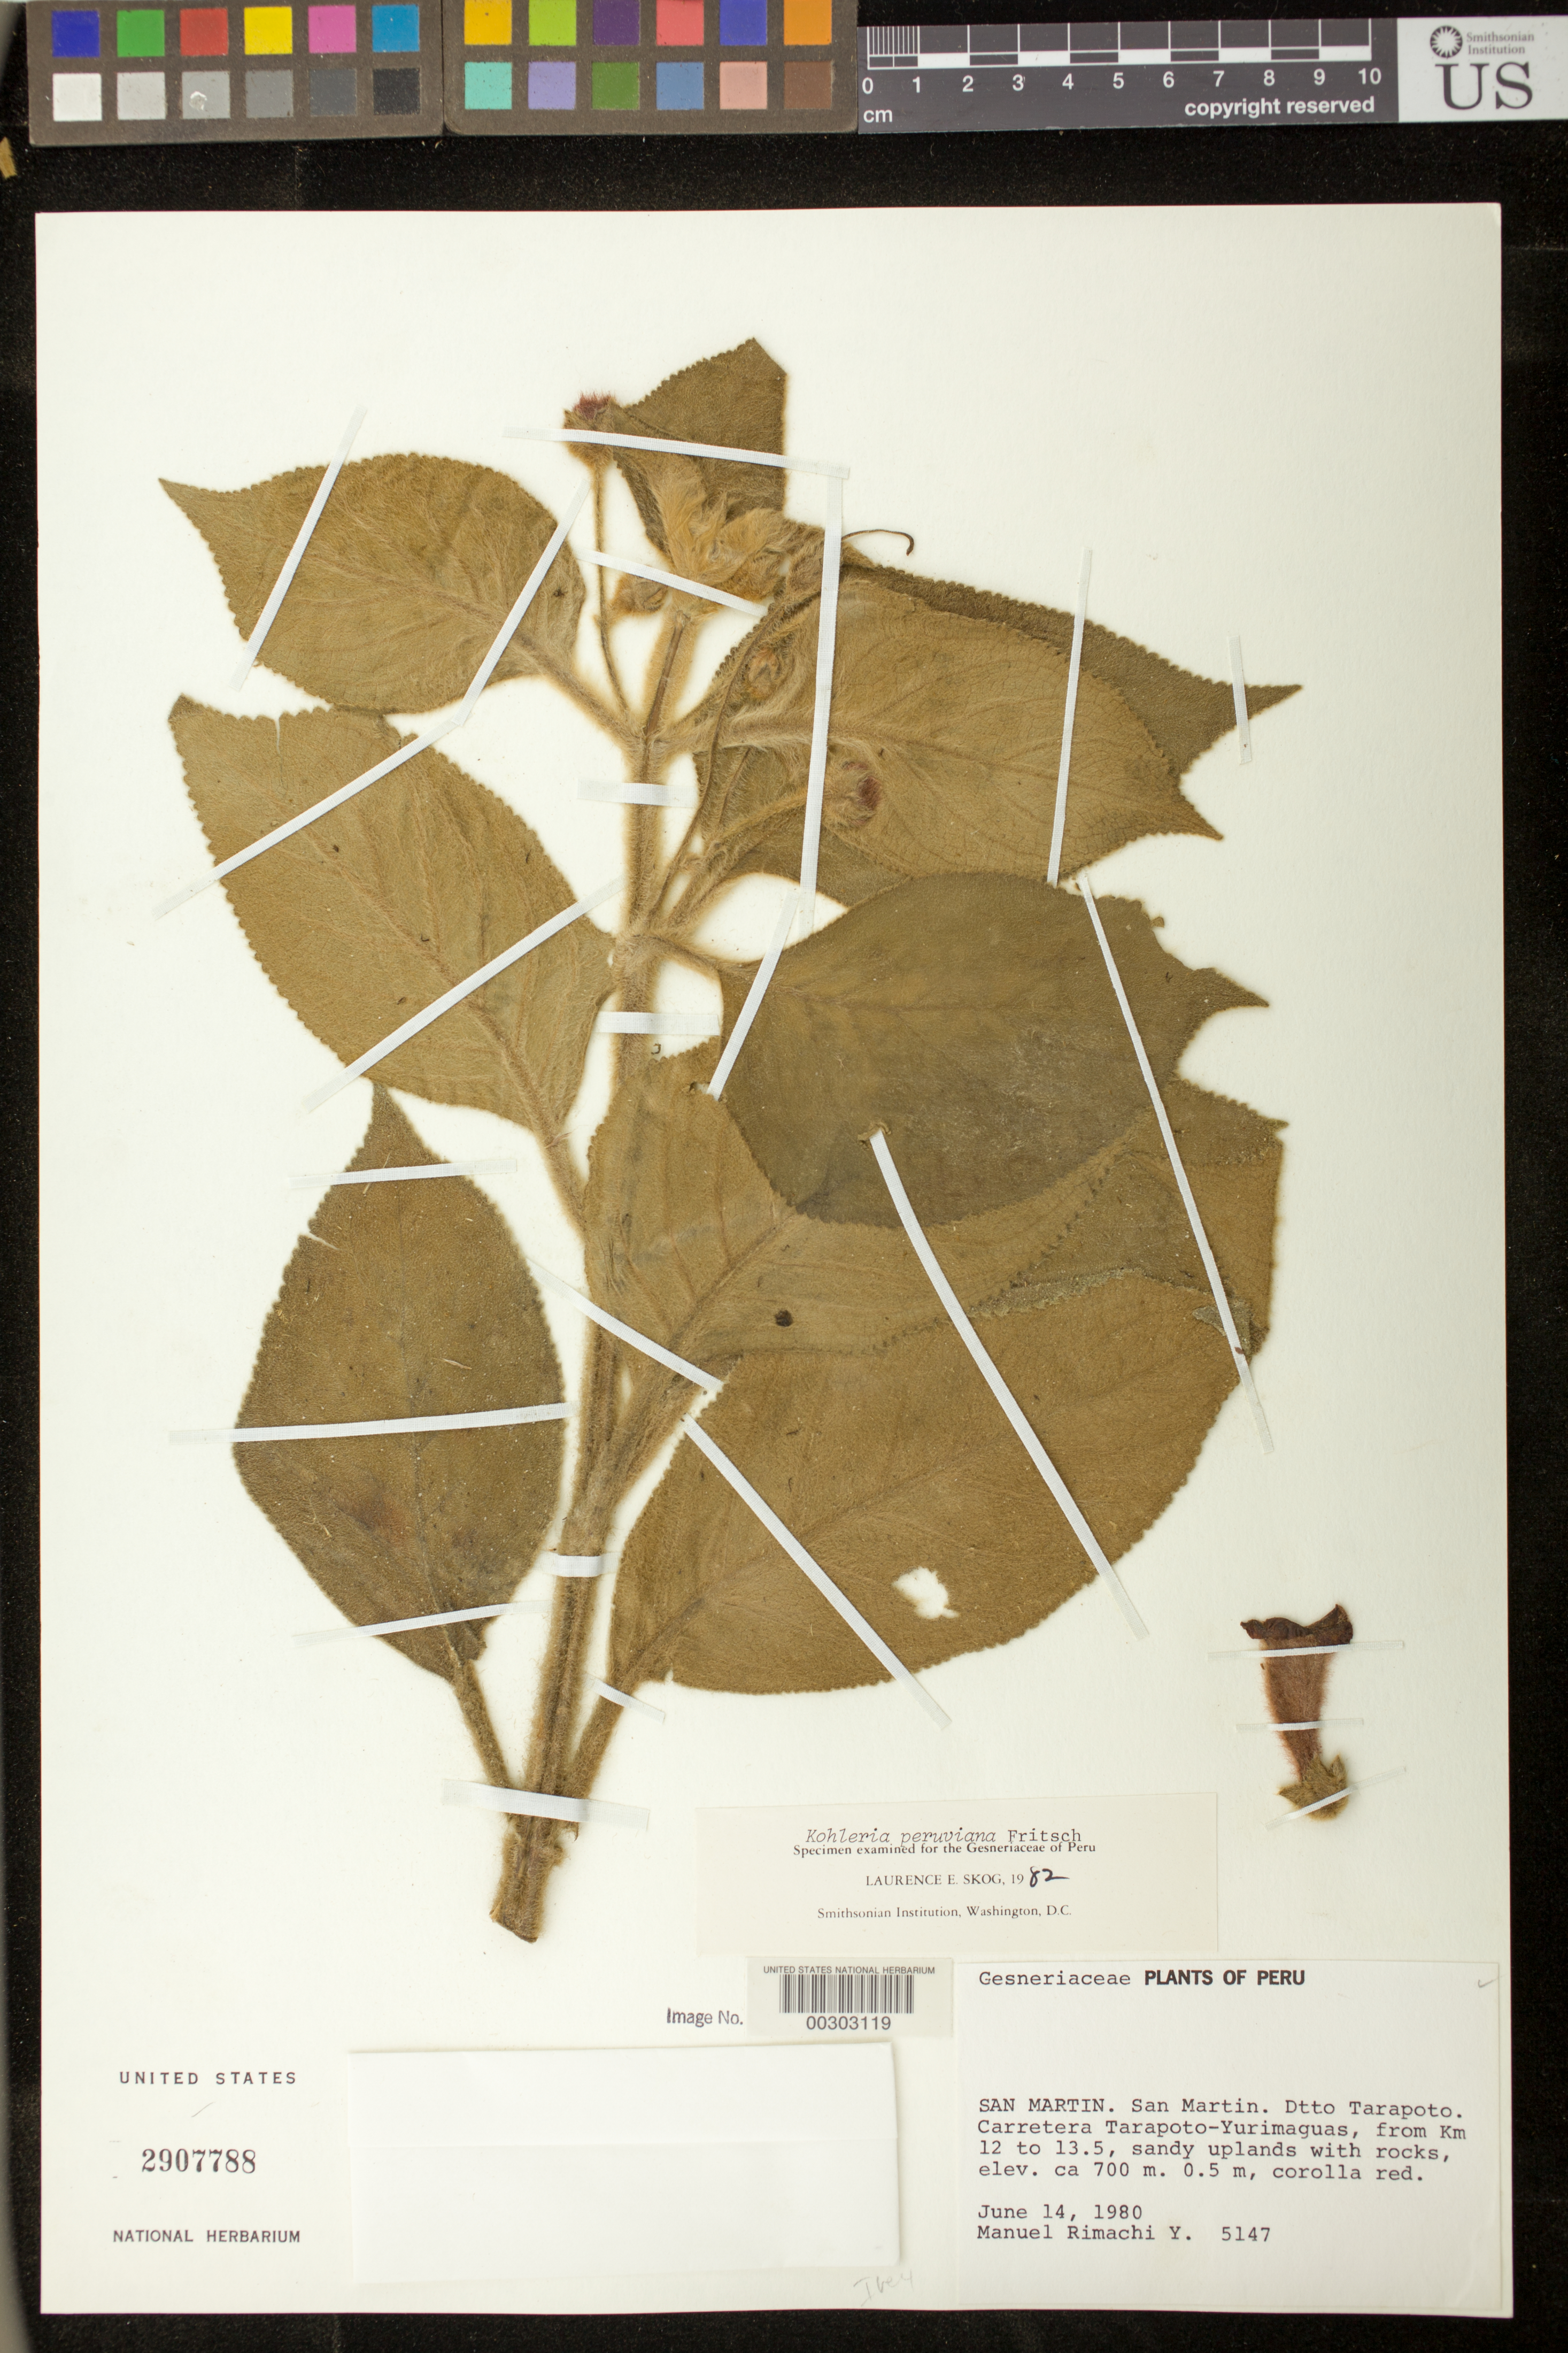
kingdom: Plantae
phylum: Tracheophyta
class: Magnoliopsida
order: Lamiales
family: Gesneriaceae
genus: Kohleria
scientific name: Kohleria peruviana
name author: Fritsch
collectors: M. Rimachi Y.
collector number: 5147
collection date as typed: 14 Jun 1980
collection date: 1980-06-14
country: Peru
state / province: San Martín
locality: Prov. San Martin, Dtto. Tarapoto, Tarapoto-Yurimaguas highway, from km 12 to 13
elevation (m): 700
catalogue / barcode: US 2907788